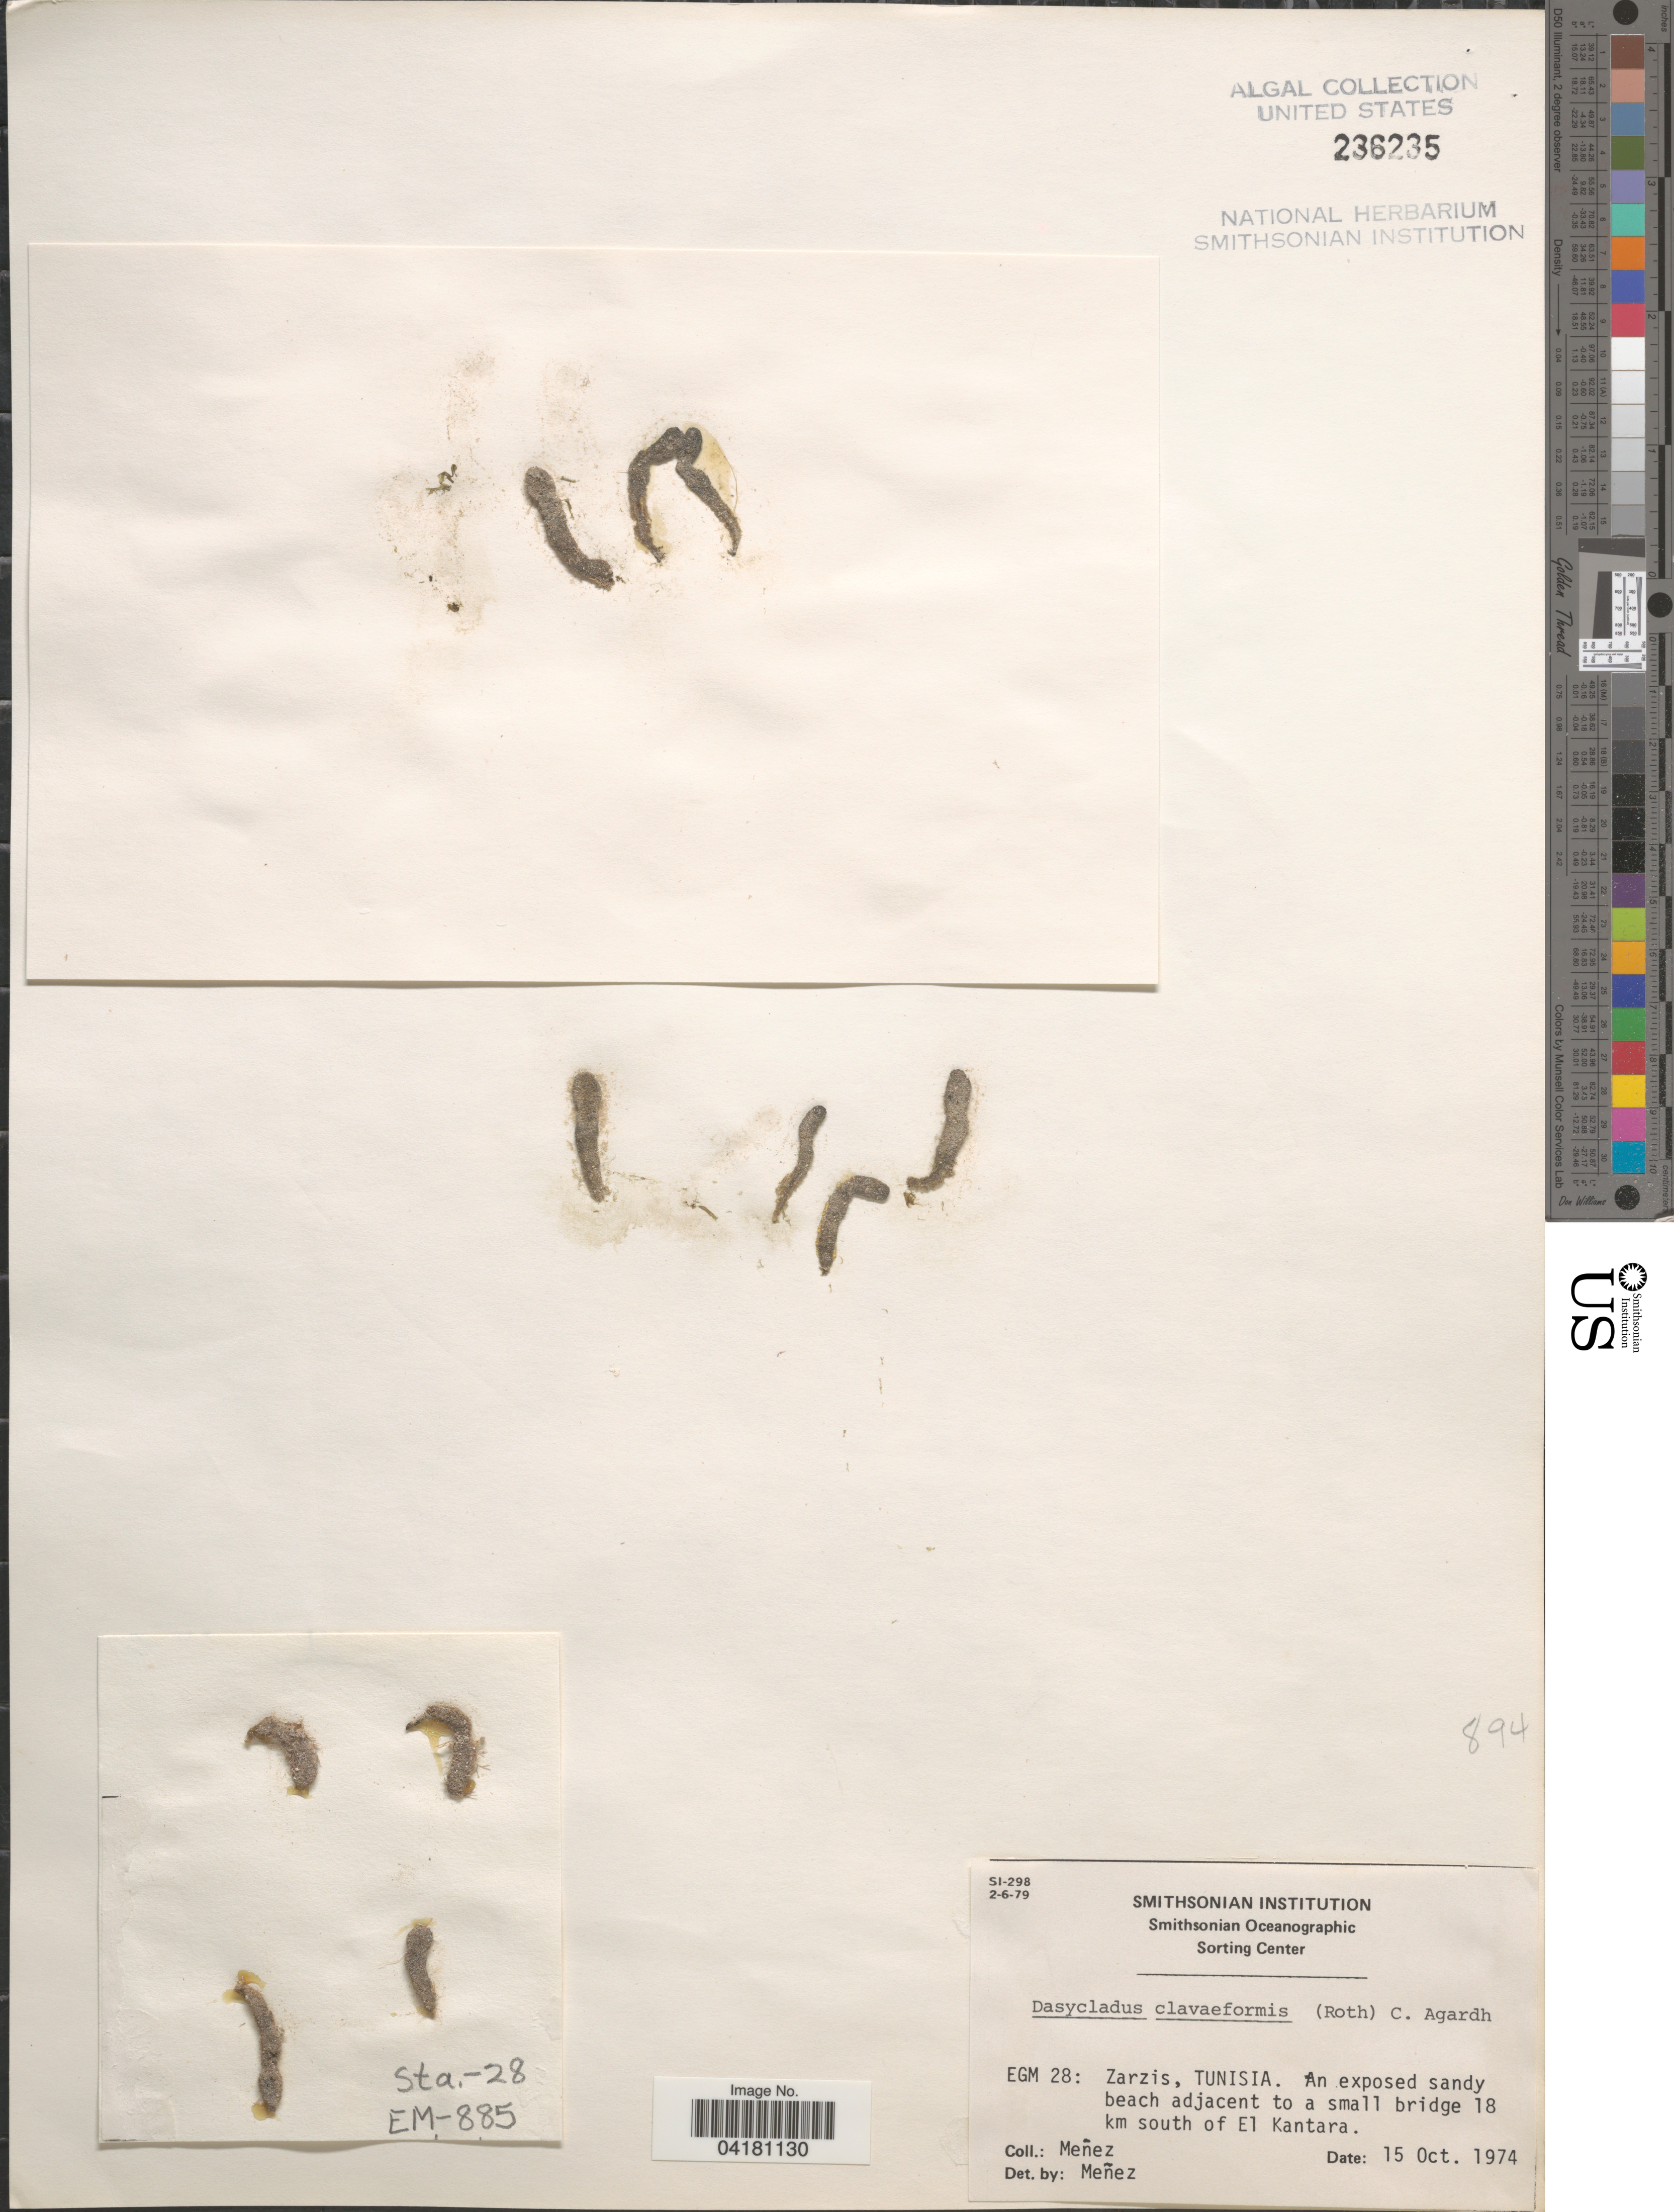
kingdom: Plantae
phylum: Chlorophyta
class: Ulvophyceae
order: Dasycladales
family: Dasycladaceae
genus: Dasycladus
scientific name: Dasycladus clavaeformis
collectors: Menez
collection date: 1974-10-15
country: Tunisia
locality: EGM 28: Zarzis. An exposed sandy beach adjacent to a small bridge 18 km south of El Kantara.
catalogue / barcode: US 236235